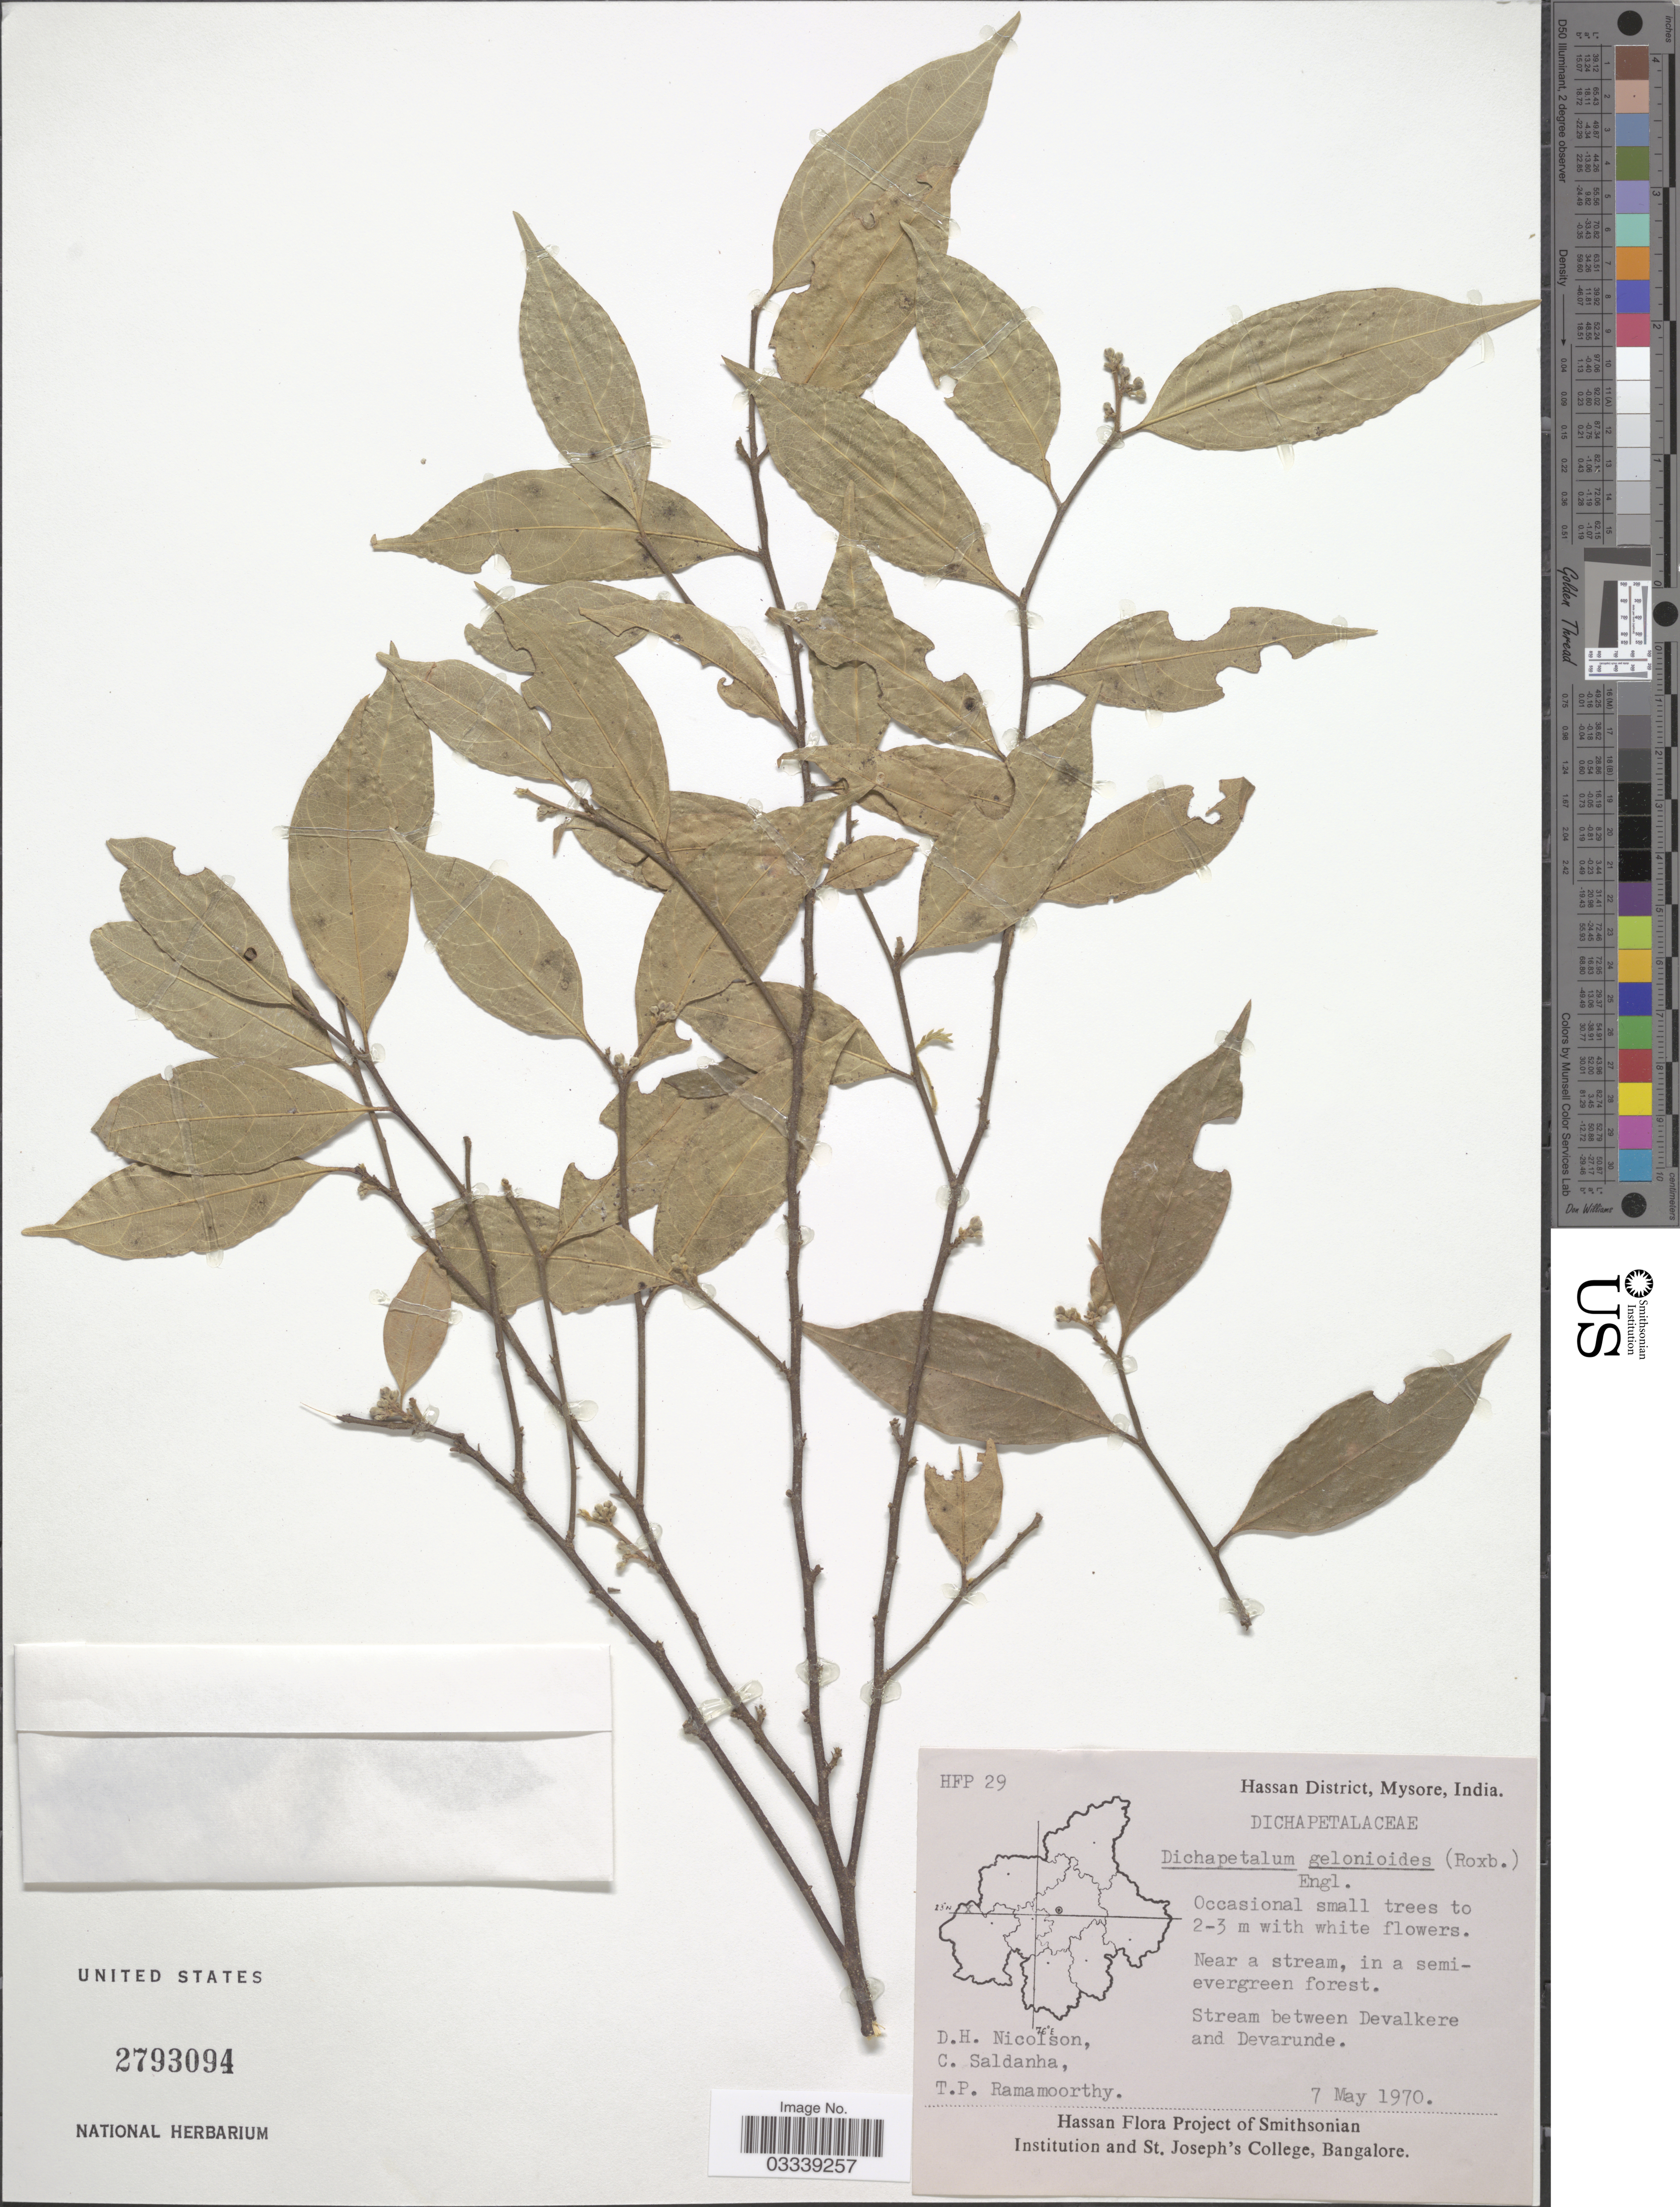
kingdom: Plantae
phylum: Tracheophyta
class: Magnoliopsida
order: Malpighiales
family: Dichapetalaceae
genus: Dichapetalum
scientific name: Dichapetalum gelonioides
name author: (Roxb.) Engl.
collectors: D. H. Nicolson, C. Saldanha & T. P. Ramamoorthy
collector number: HFP29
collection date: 1970-05-07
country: India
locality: Hassan District, Mysore, Stream between Devalkere and Devarunde.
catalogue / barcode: US 2793094